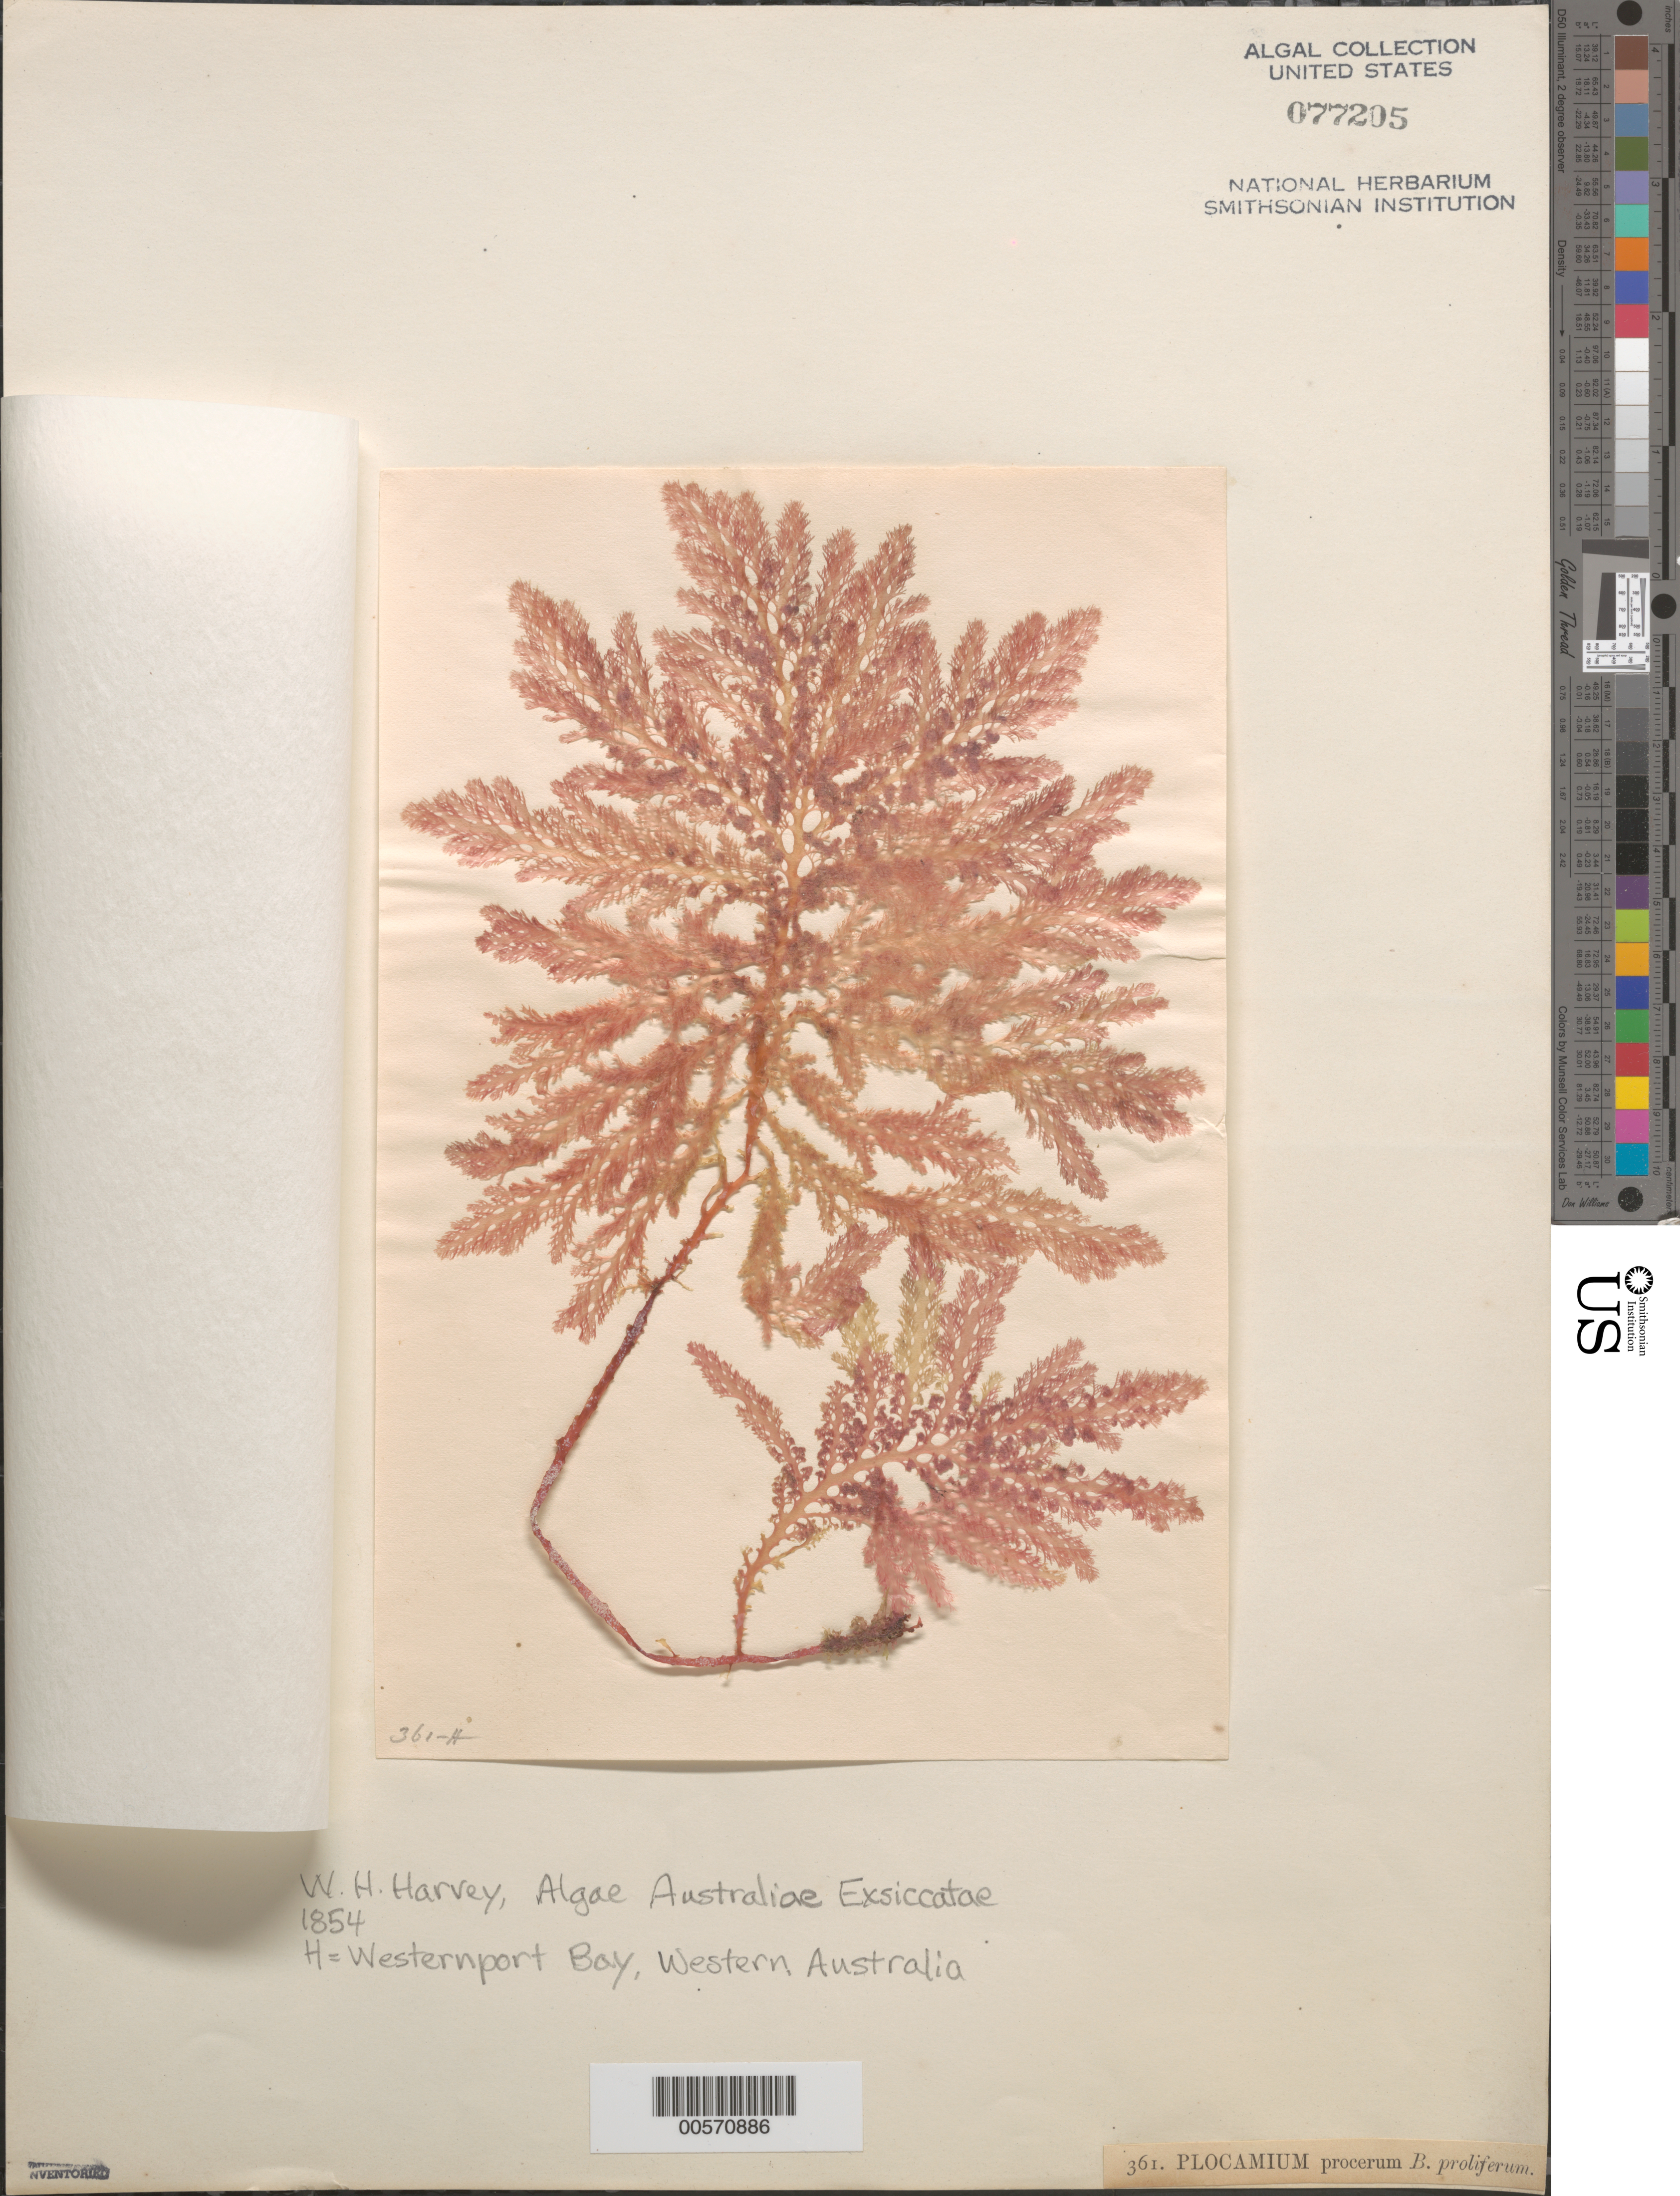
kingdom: Plantae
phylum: Rhodophyta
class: Florideophyceae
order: Plocamiales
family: Plocamiaceae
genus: Plocamium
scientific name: Plocamium mertensii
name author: (Greville) Harvey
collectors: W. Harvey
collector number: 361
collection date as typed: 1854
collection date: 1854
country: Australia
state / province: Western Australia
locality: Westernport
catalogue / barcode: US 77205